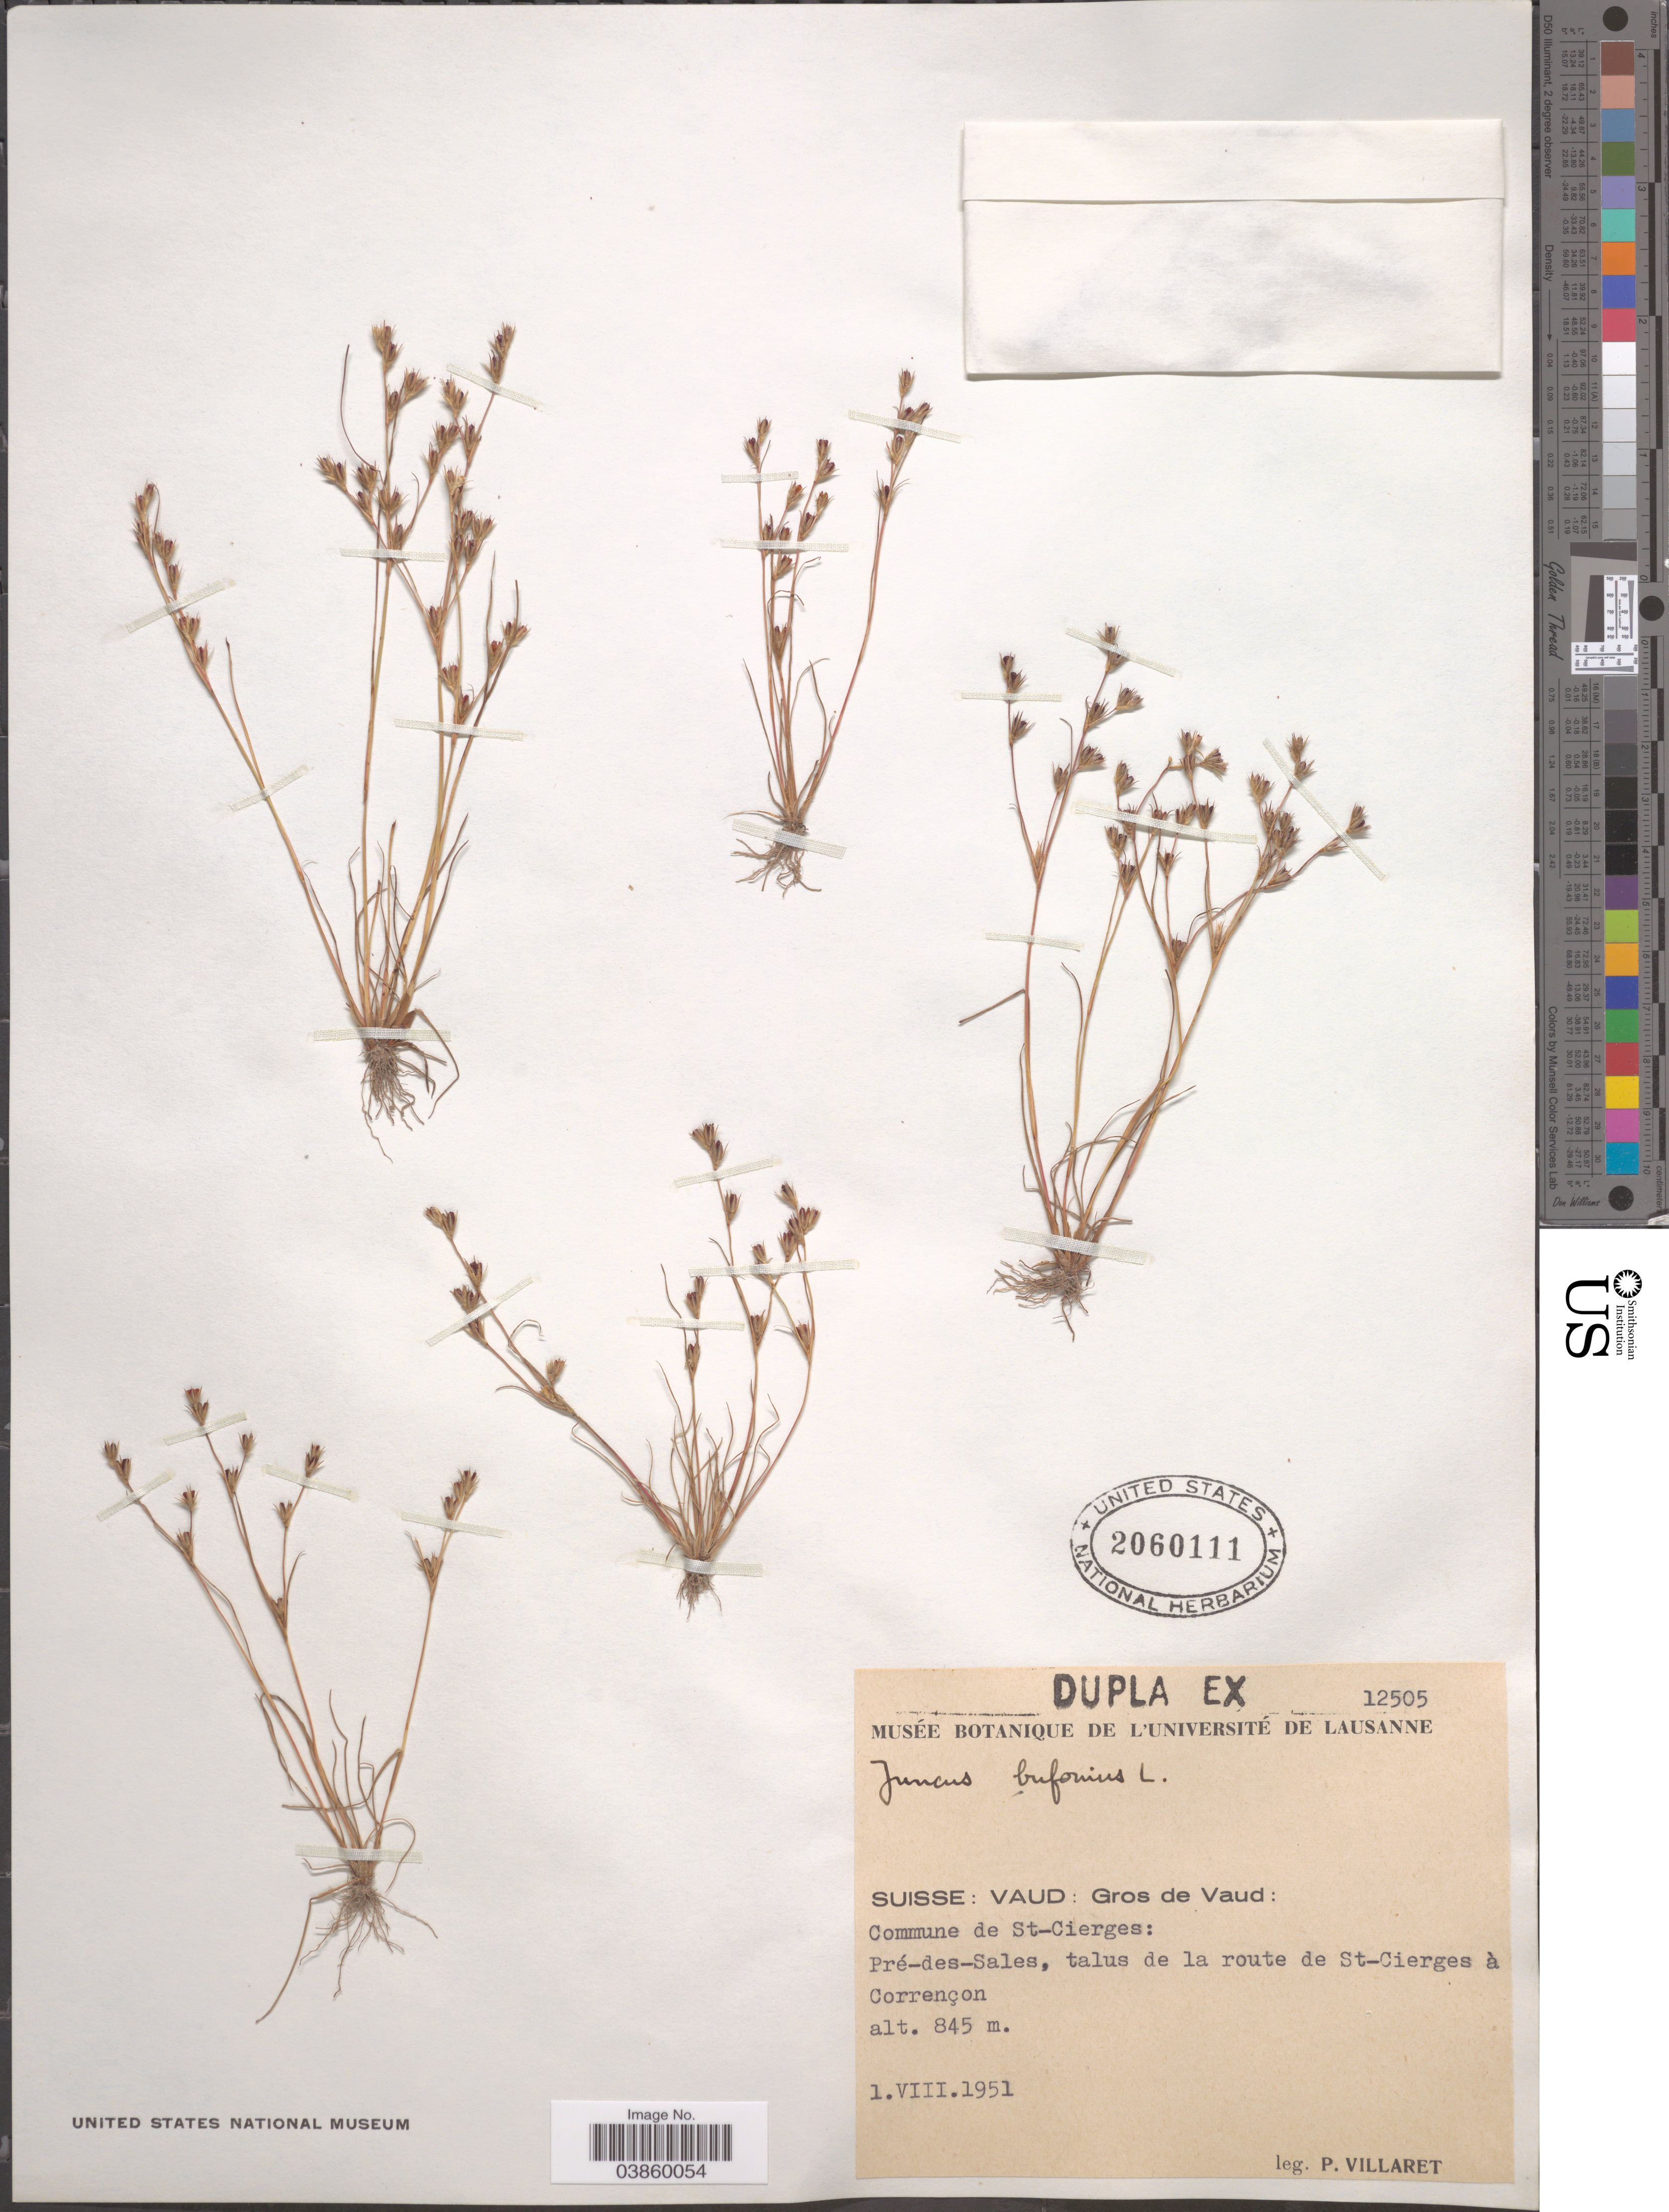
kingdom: Plantae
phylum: Tracheophyta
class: Liliopsida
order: Poales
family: Juncaceae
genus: Juncus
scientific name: Juncus bufonius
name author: L.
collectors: P. Villaret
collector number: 12505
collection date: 1951-08-01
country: Switzerland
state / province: Vaud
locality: Suisse: Gros de Vaud: Commune de St-Cierges: Pré-des-Sales, talus de la route de St-Cierges à Corrençon.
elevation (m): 845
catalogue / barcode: US 2060111